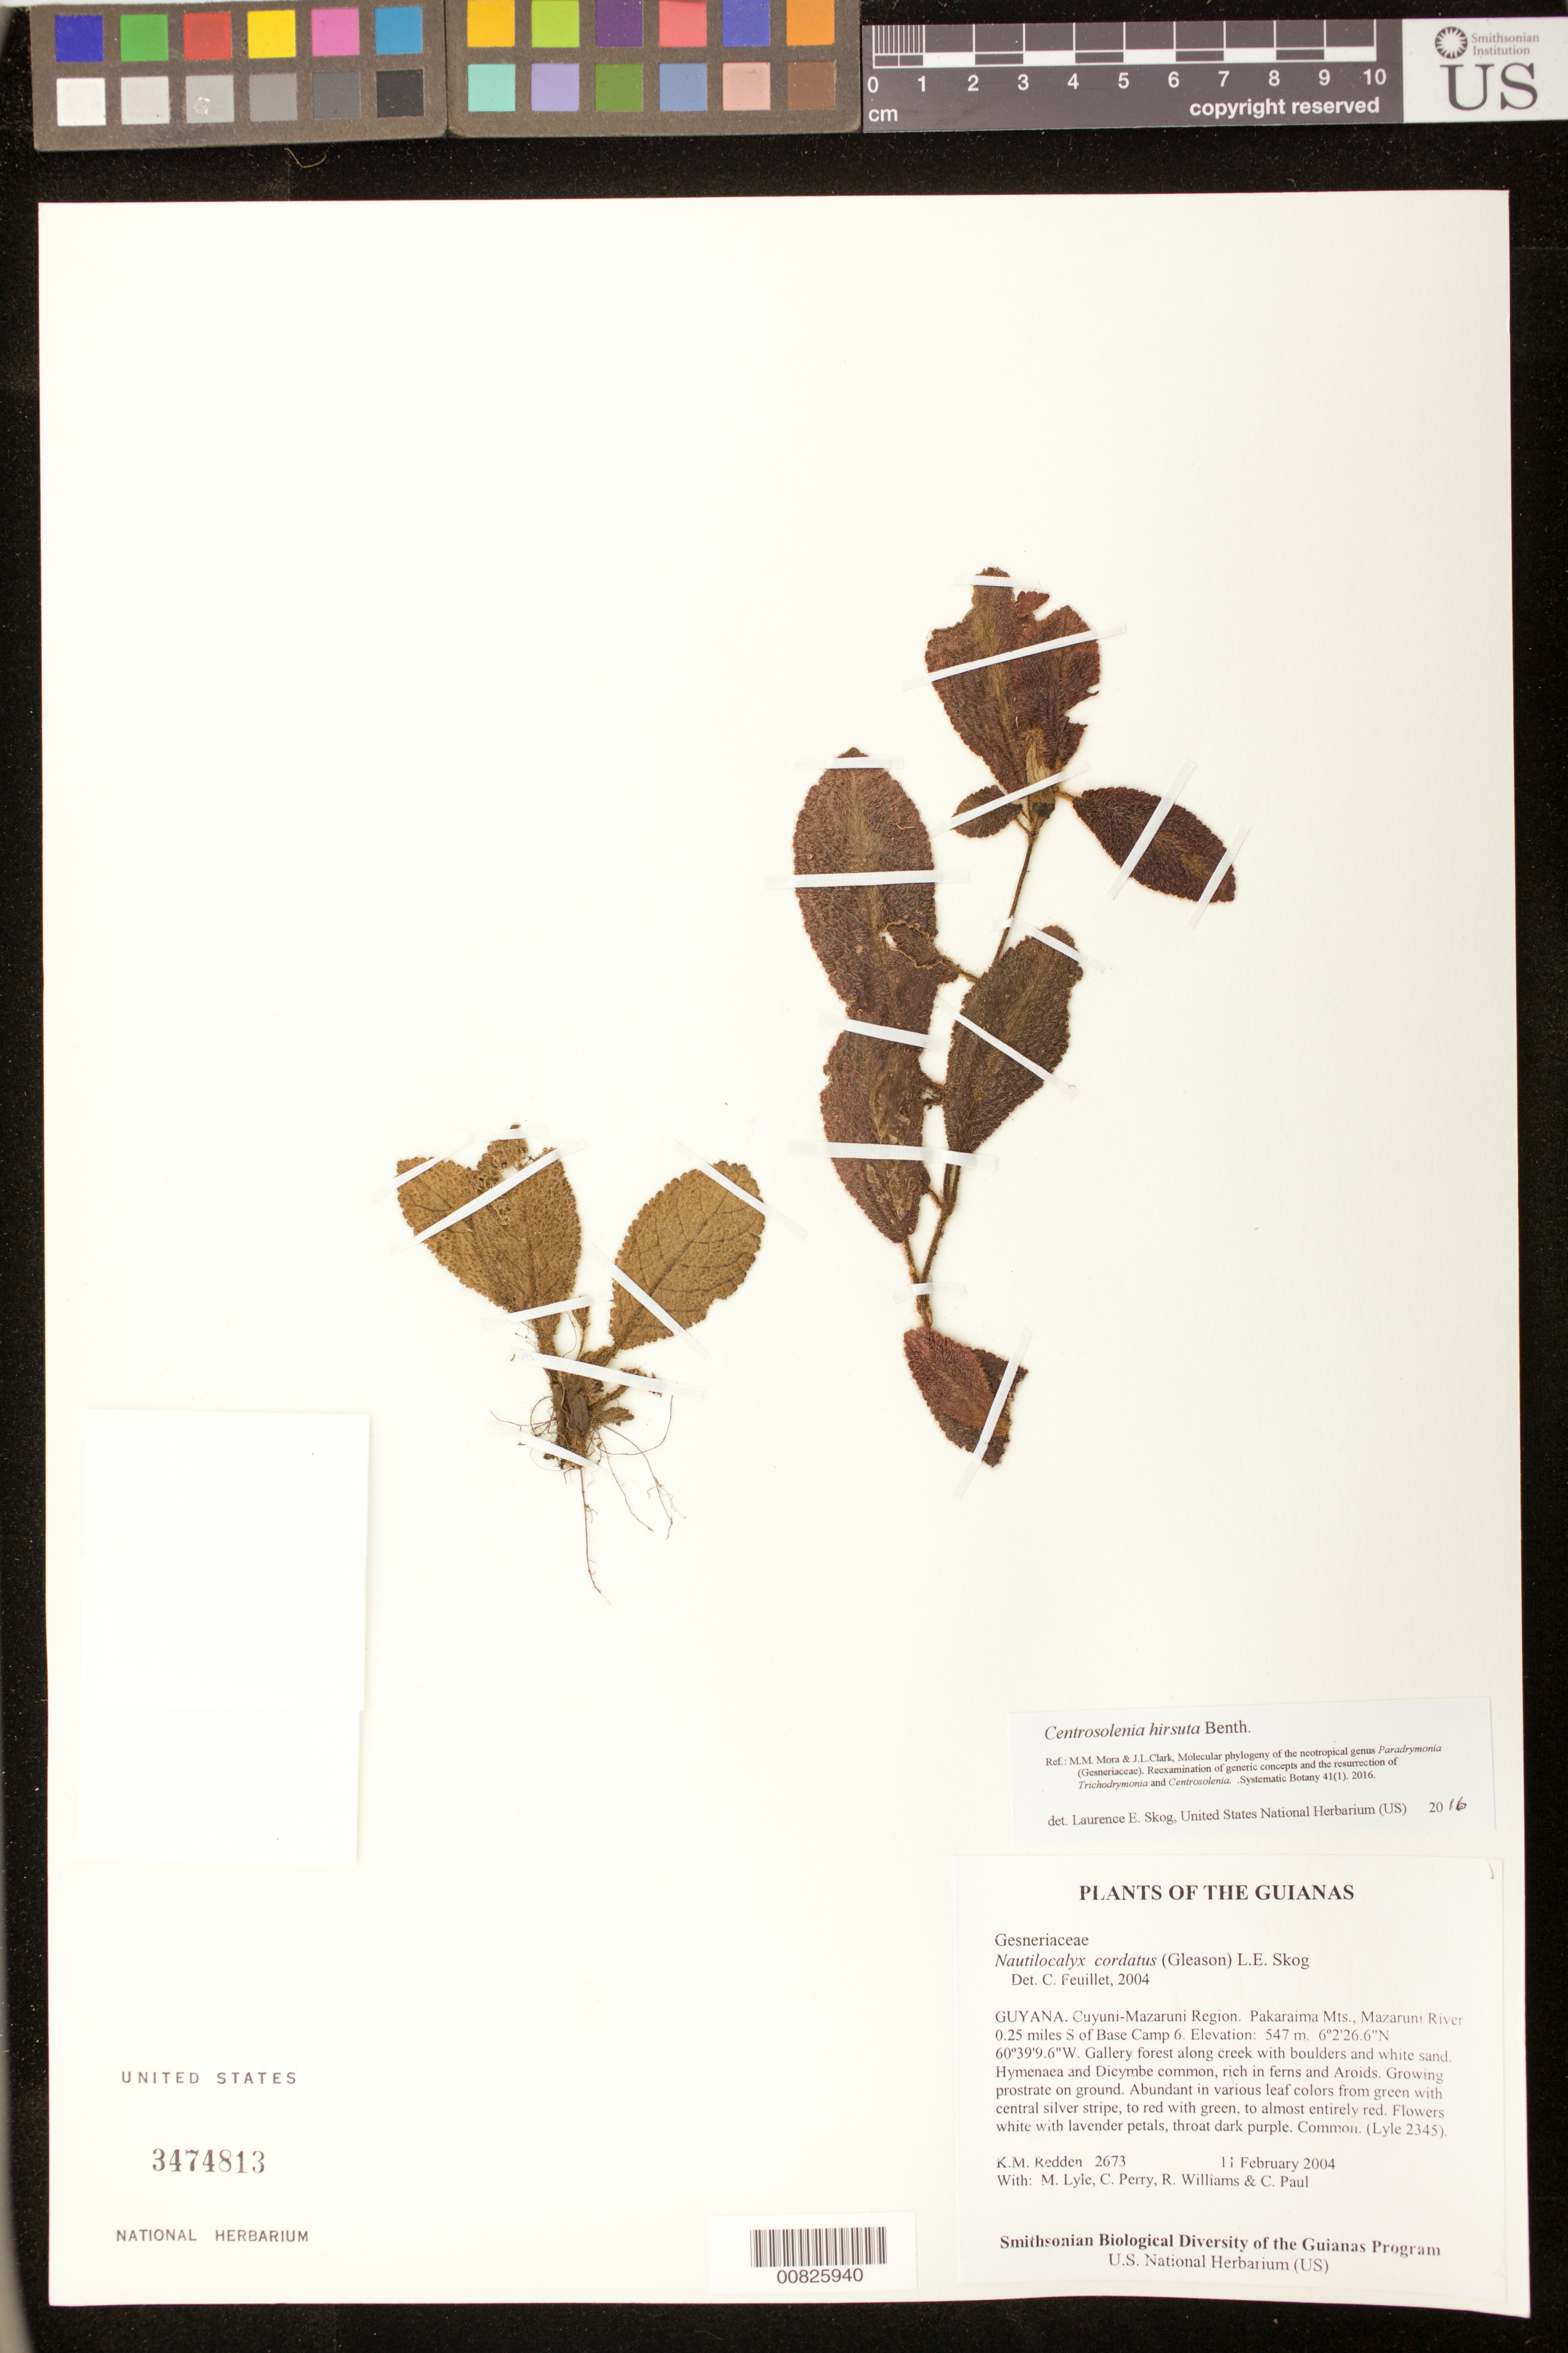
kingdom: Plantae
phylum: Tracheophyta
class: Magnoliopsida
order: Lamiales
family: Gesneriaceae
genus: Centrosolenia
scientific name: Centrosolenia hirsuta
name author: Benth.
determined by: Skog, Laurence E.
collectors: K. M. Redden, M. Lyle, C. Perry, R. Williams & C. Paul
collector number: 2673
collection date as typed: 11 Feb 2004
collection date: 2004-02-11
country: Guyana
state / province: Cuyuni-Mazaruni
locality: Cuyuni-Mazaruni Region. Pakaraima Mts., Mazaruni River. 0.25 miles S of Base Camp 6.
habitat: Gallery forest along creek with boulders and white sand.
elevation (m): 547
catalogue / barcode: US 3474813